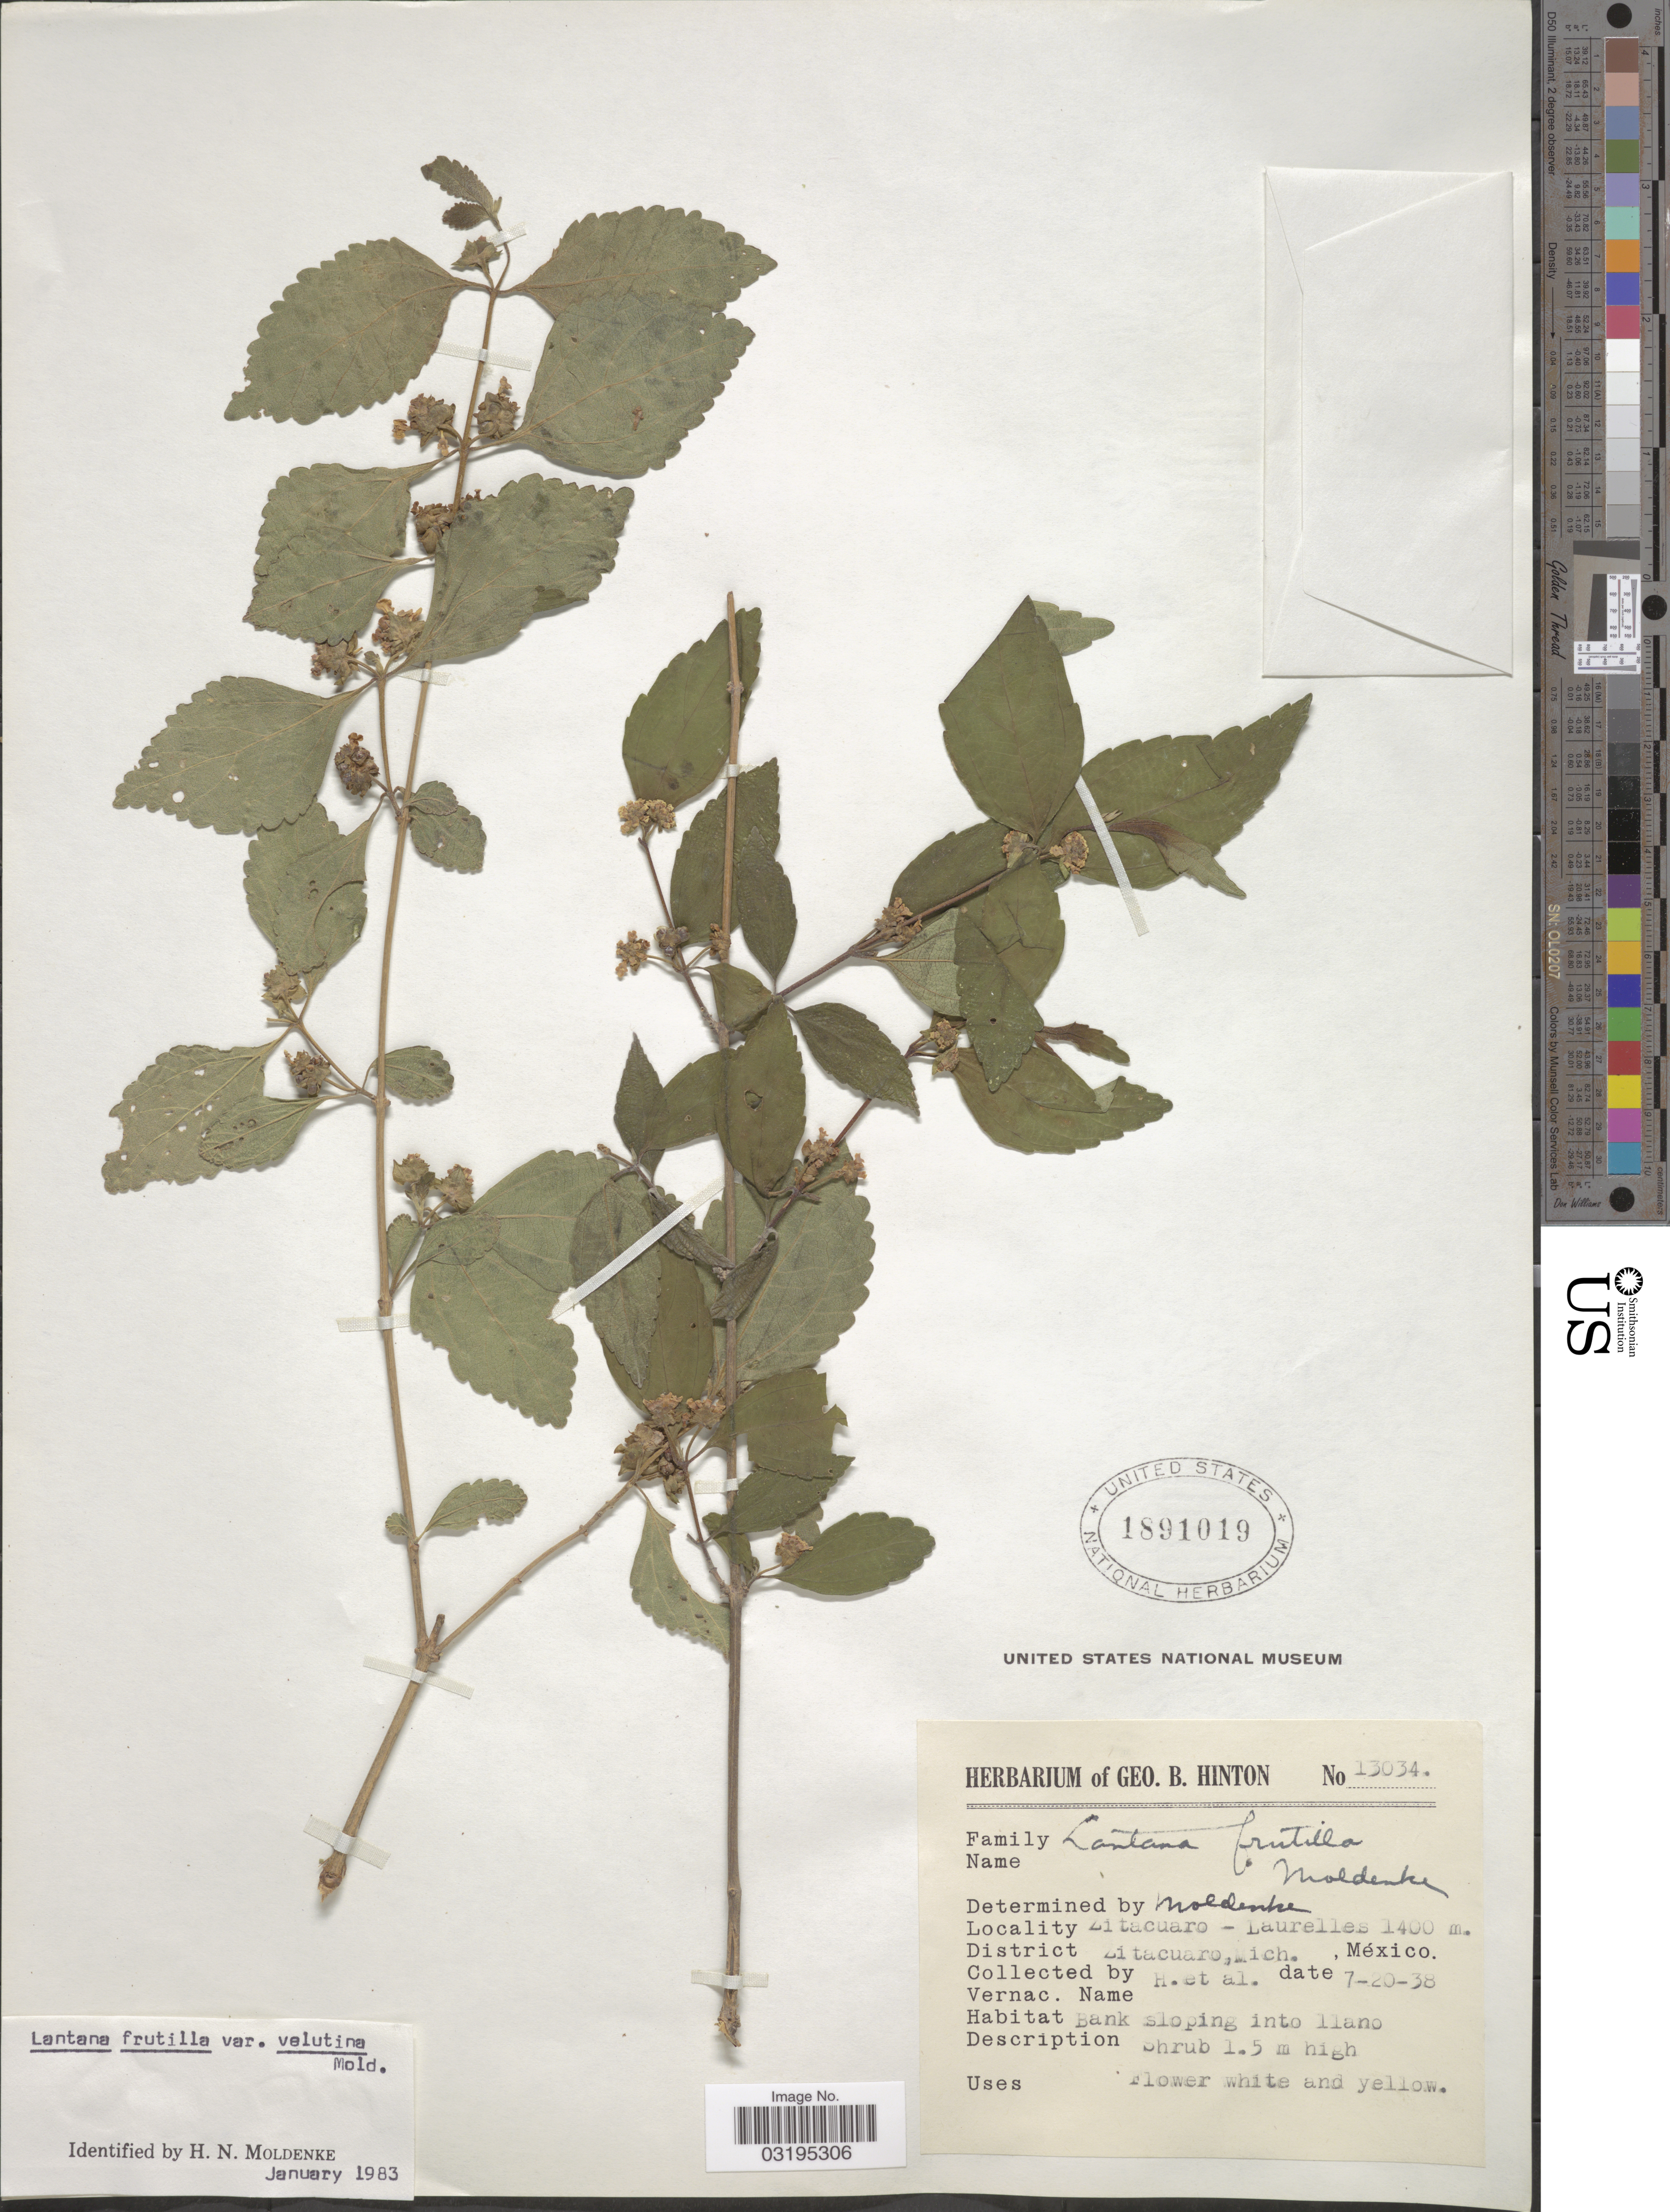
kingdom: Plantae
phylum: Tracheophyta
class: Magnoliopsida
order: Lamiales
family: Verbenaceae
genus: Lantana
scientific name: Lantana frutilla var. velutina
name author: Moldenke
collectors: G. B. Hinton & et al.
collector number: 13034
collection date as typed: Transcribed d/m/y: 20/7/38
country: Mexico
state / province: Michoacán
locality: Zitacuaro - Laurelles. District Zitacuaro.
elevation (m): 1400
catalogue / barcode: US 1891019